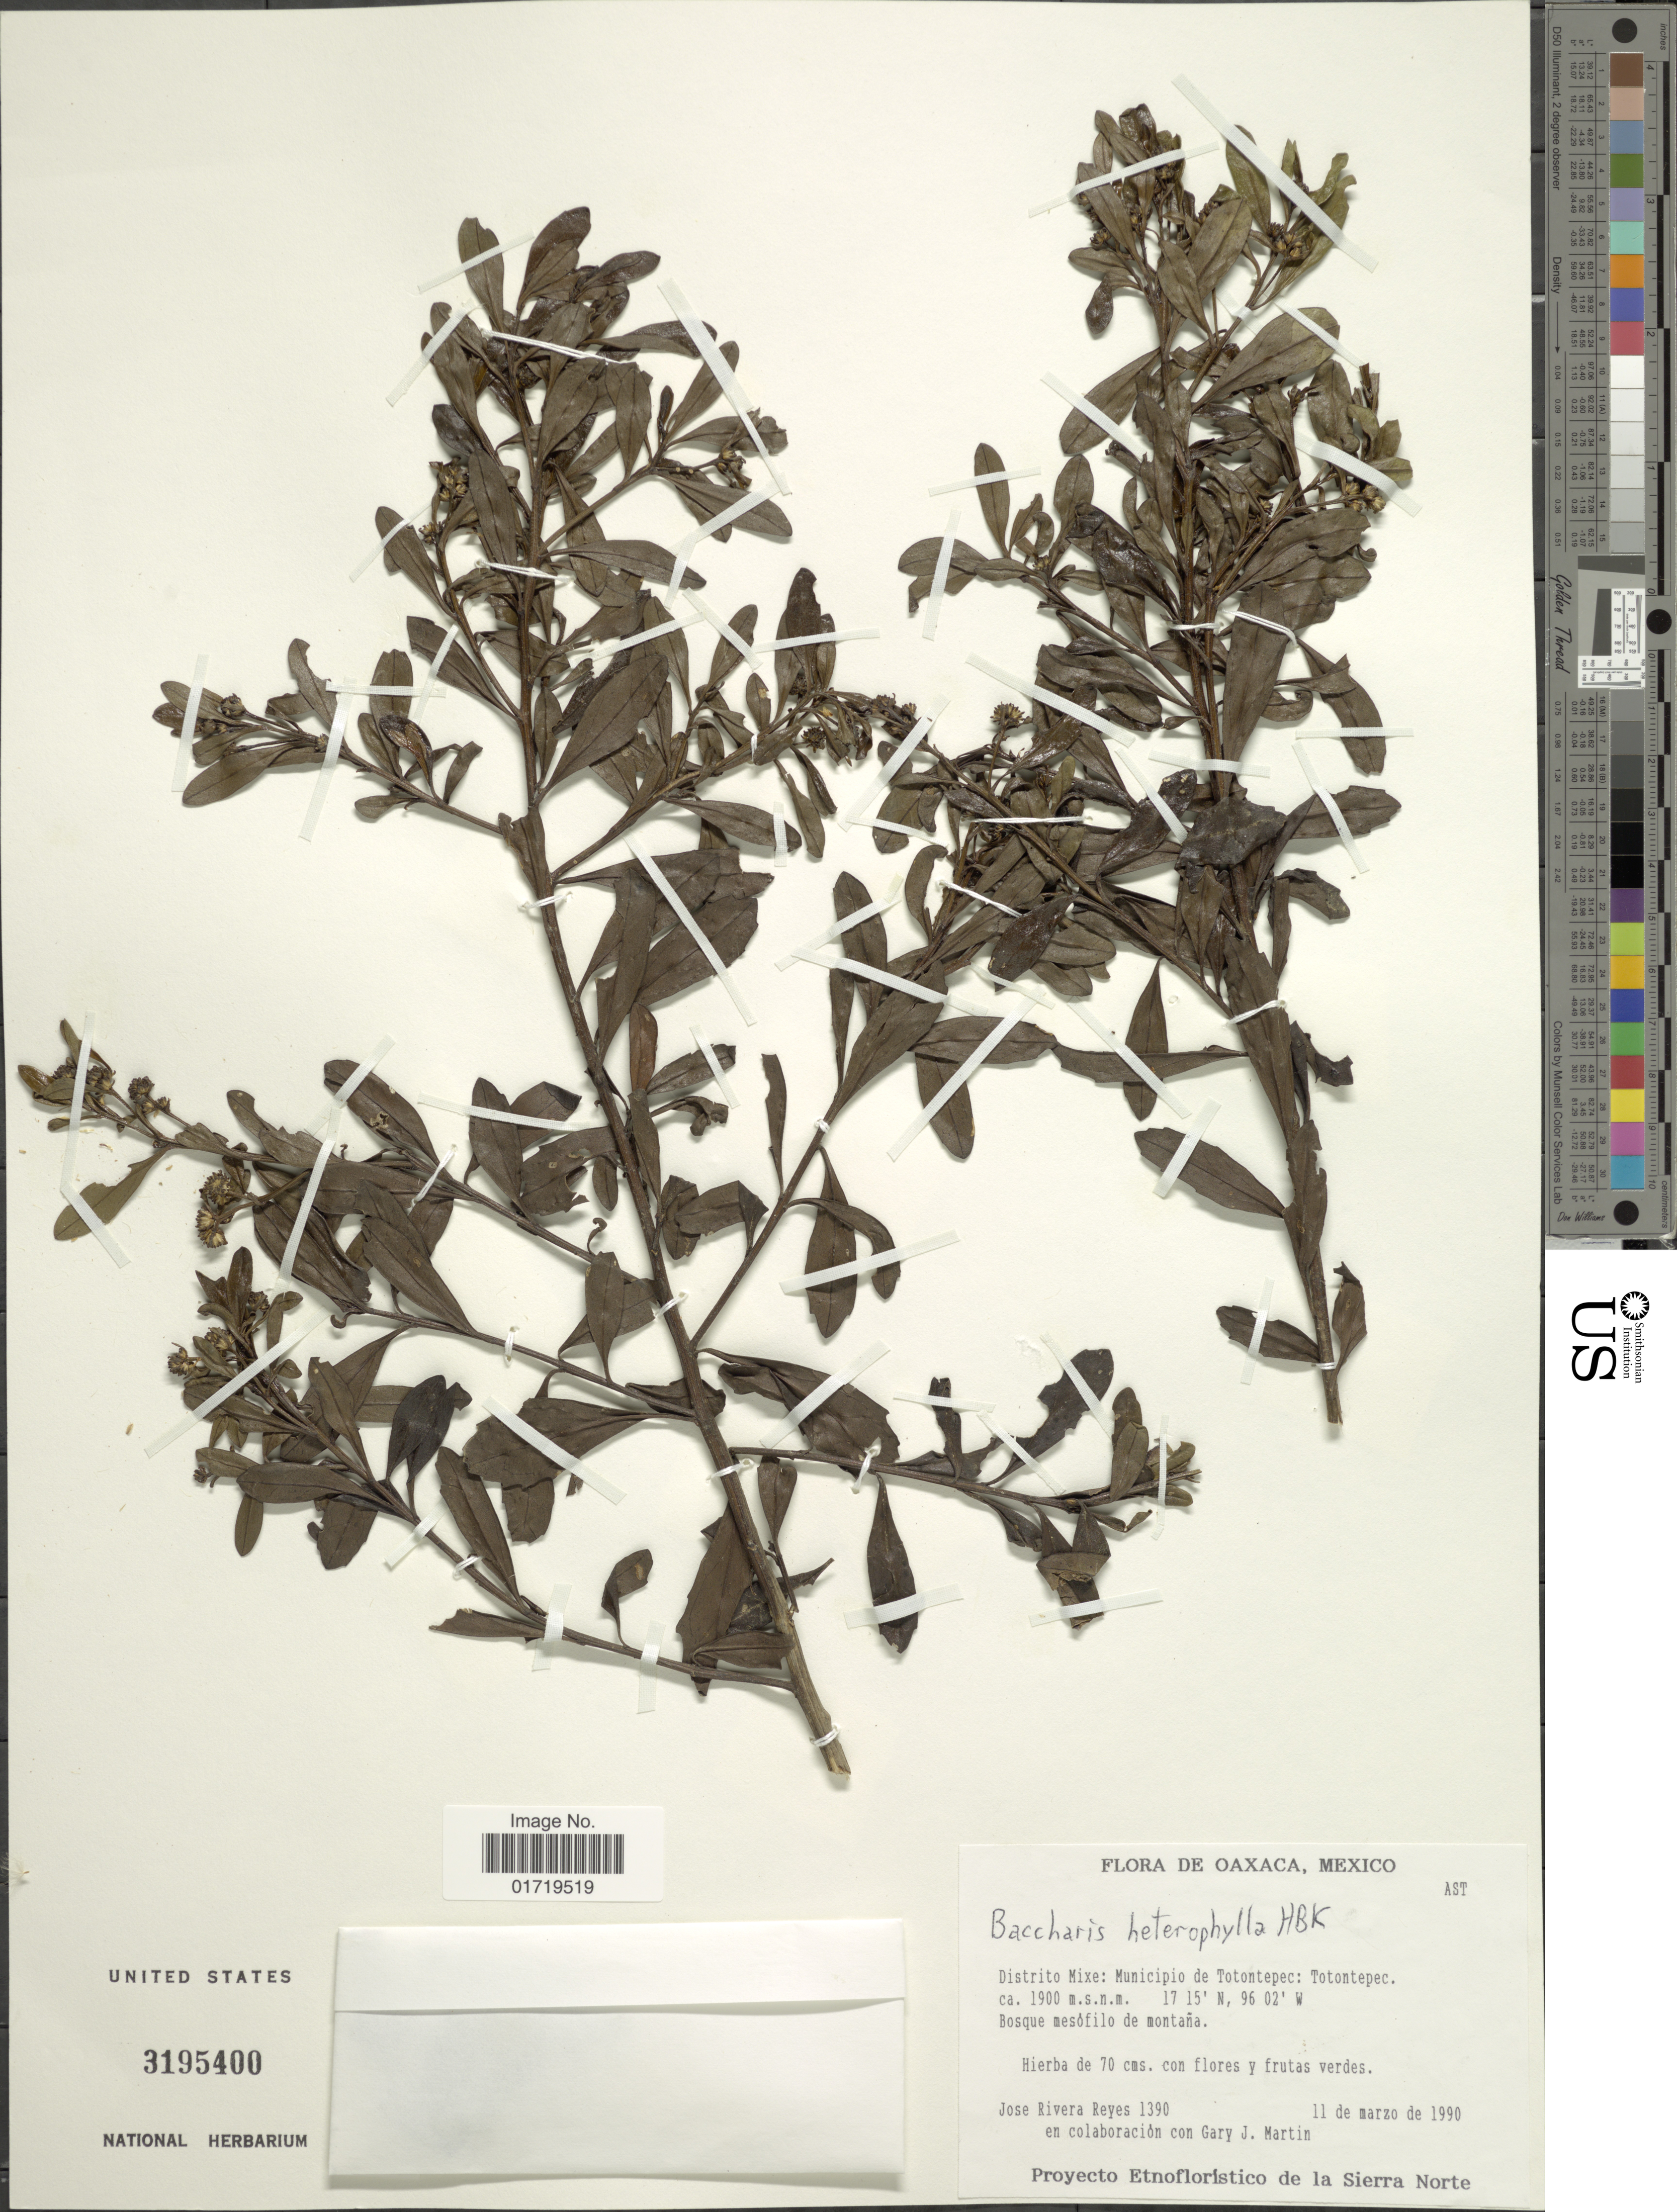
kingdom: Plantae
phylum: Tracheophyta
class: Magnoliopsida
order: Asterales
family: Asteraceae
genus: Baccharis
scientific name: Baccharis heterophylla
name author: Kunth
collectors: J. Reyes & G. J. Martin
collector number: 1390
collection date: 1990-03-11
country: Mexico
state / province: Oaxaca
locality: Distrito Mixe: Municipio de Totontepex: Totontepec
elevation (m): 1900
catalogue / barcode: US 3195400